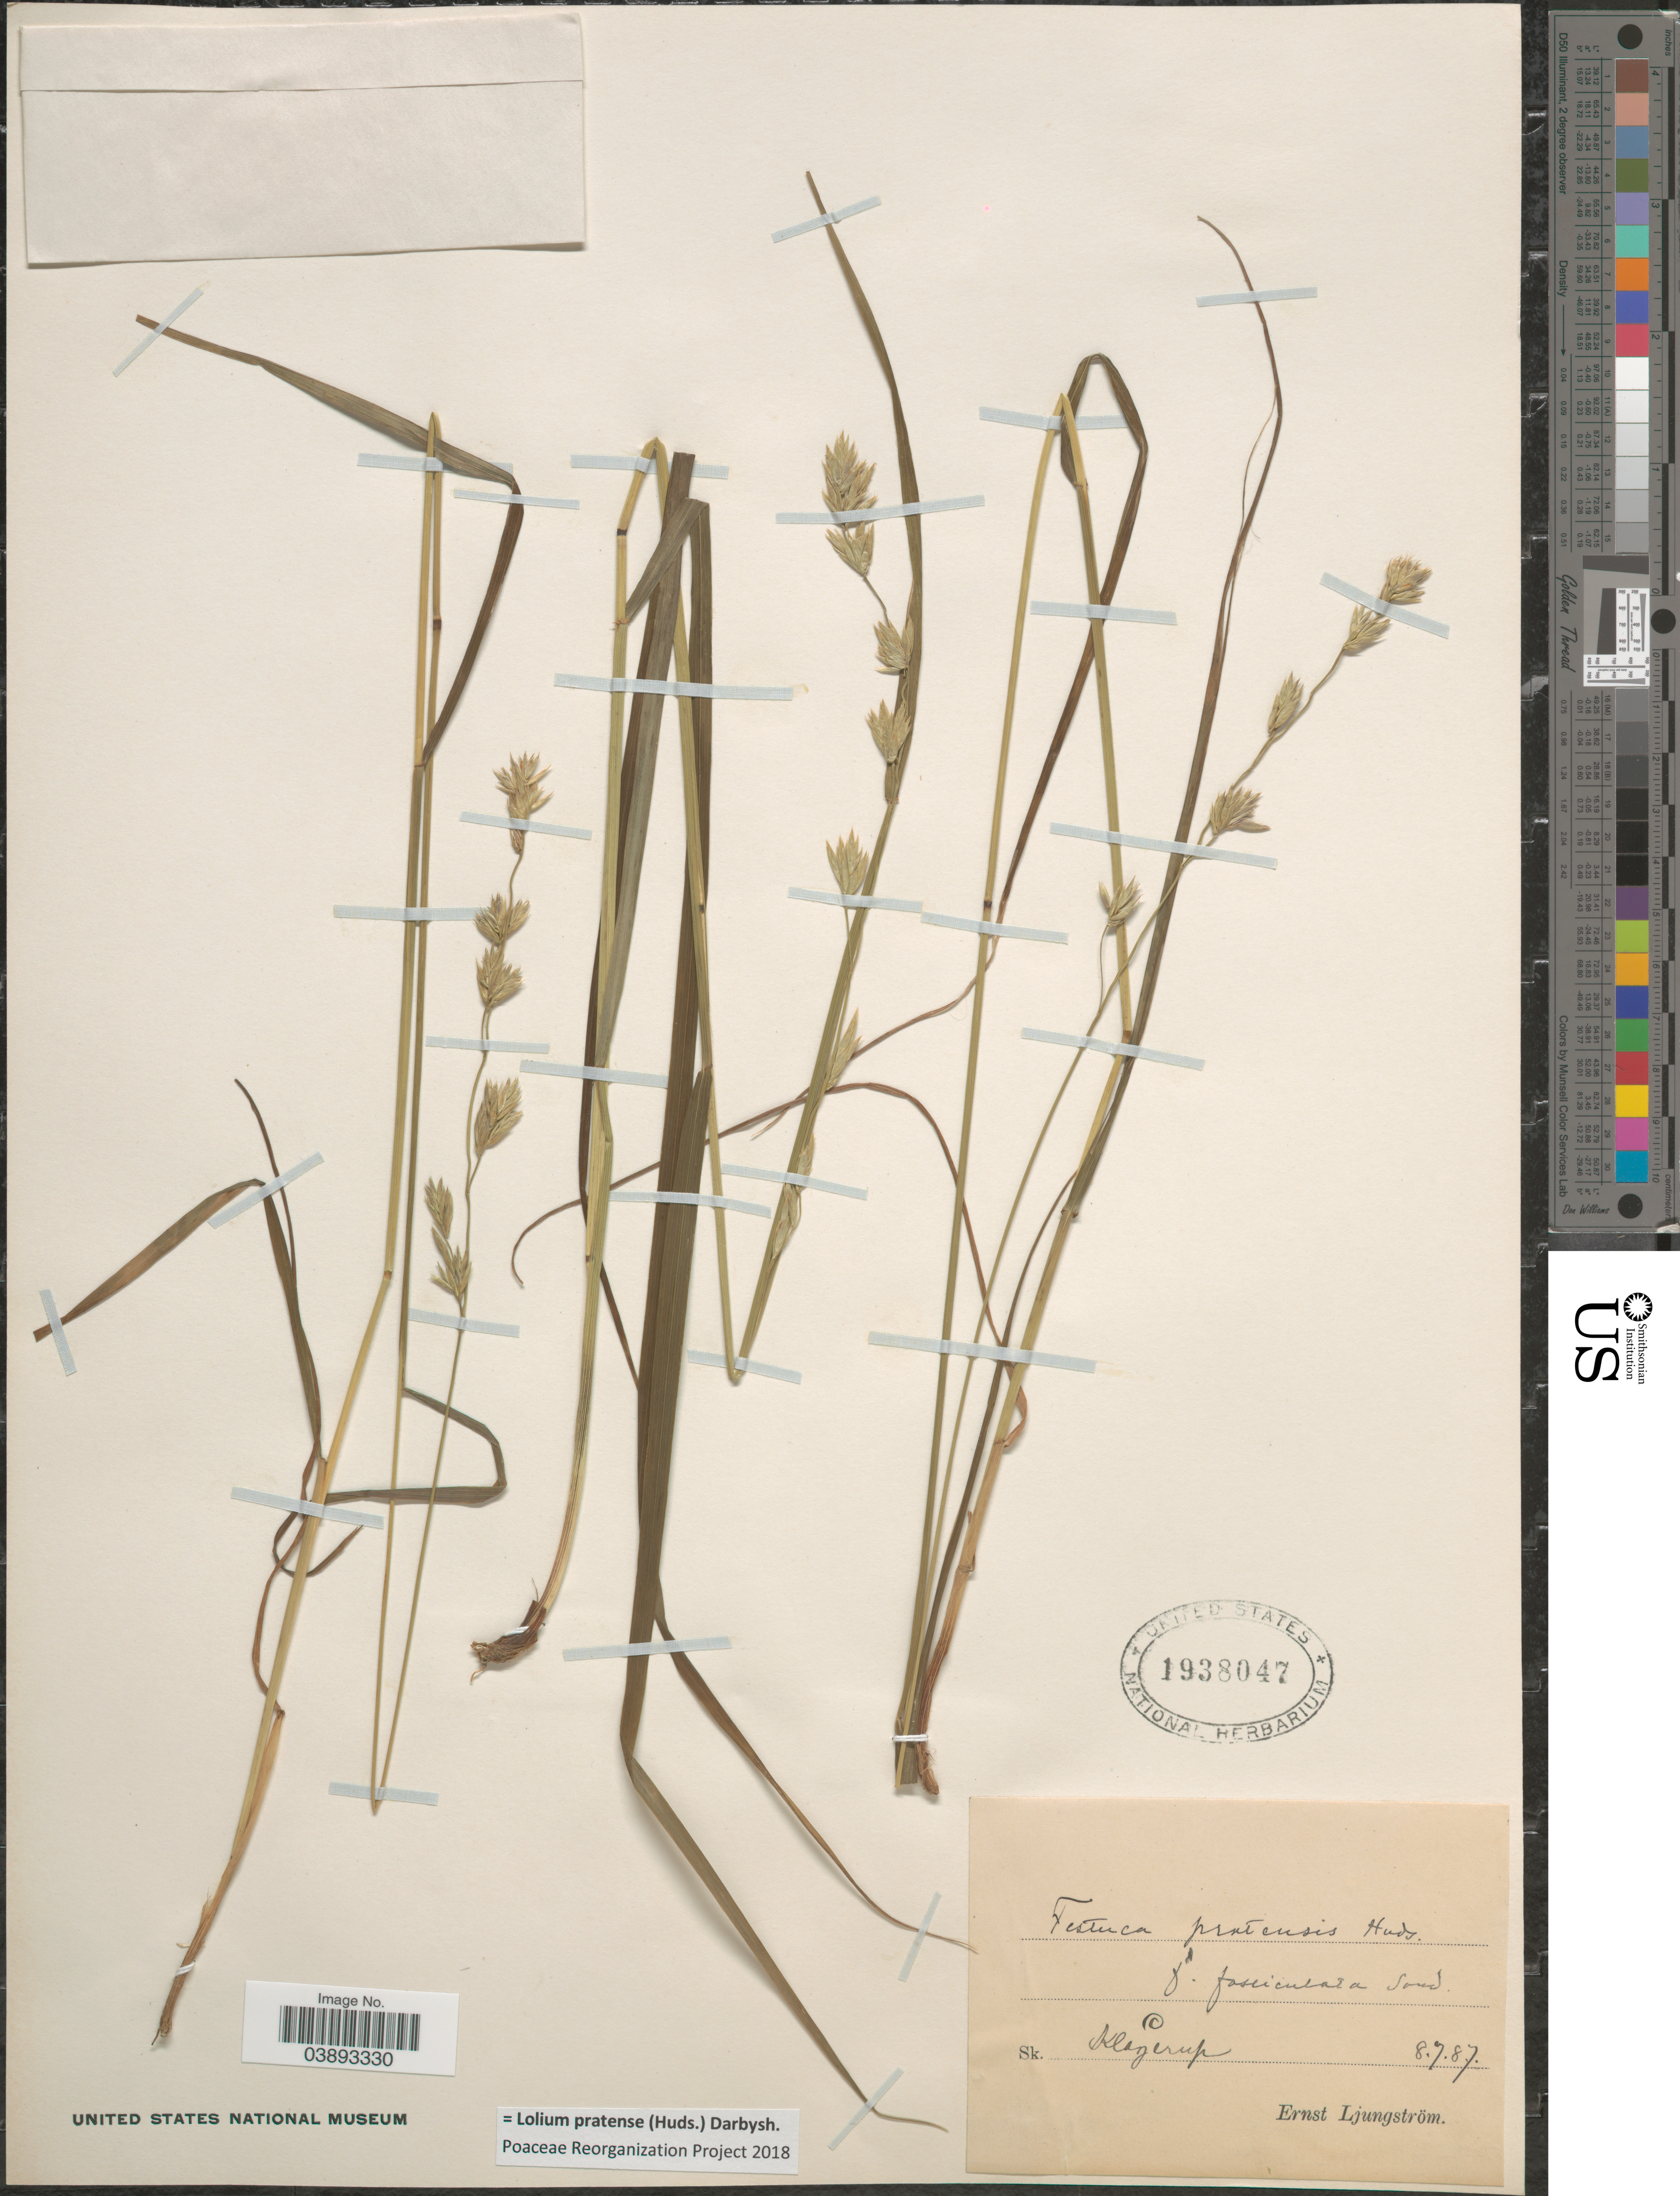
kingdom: Plantae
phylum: Tracheophyta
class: Liliopsida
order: Poales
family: Poaceae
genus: Lolium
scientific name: Lolium pratense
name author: (Huds.) Darbysh.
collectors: E. Ljungström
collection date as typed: Transcribed d/m/y: 8/7/87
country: Sweden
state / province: Skåne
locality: Sk. Klagerup.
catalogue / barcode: US 1938047